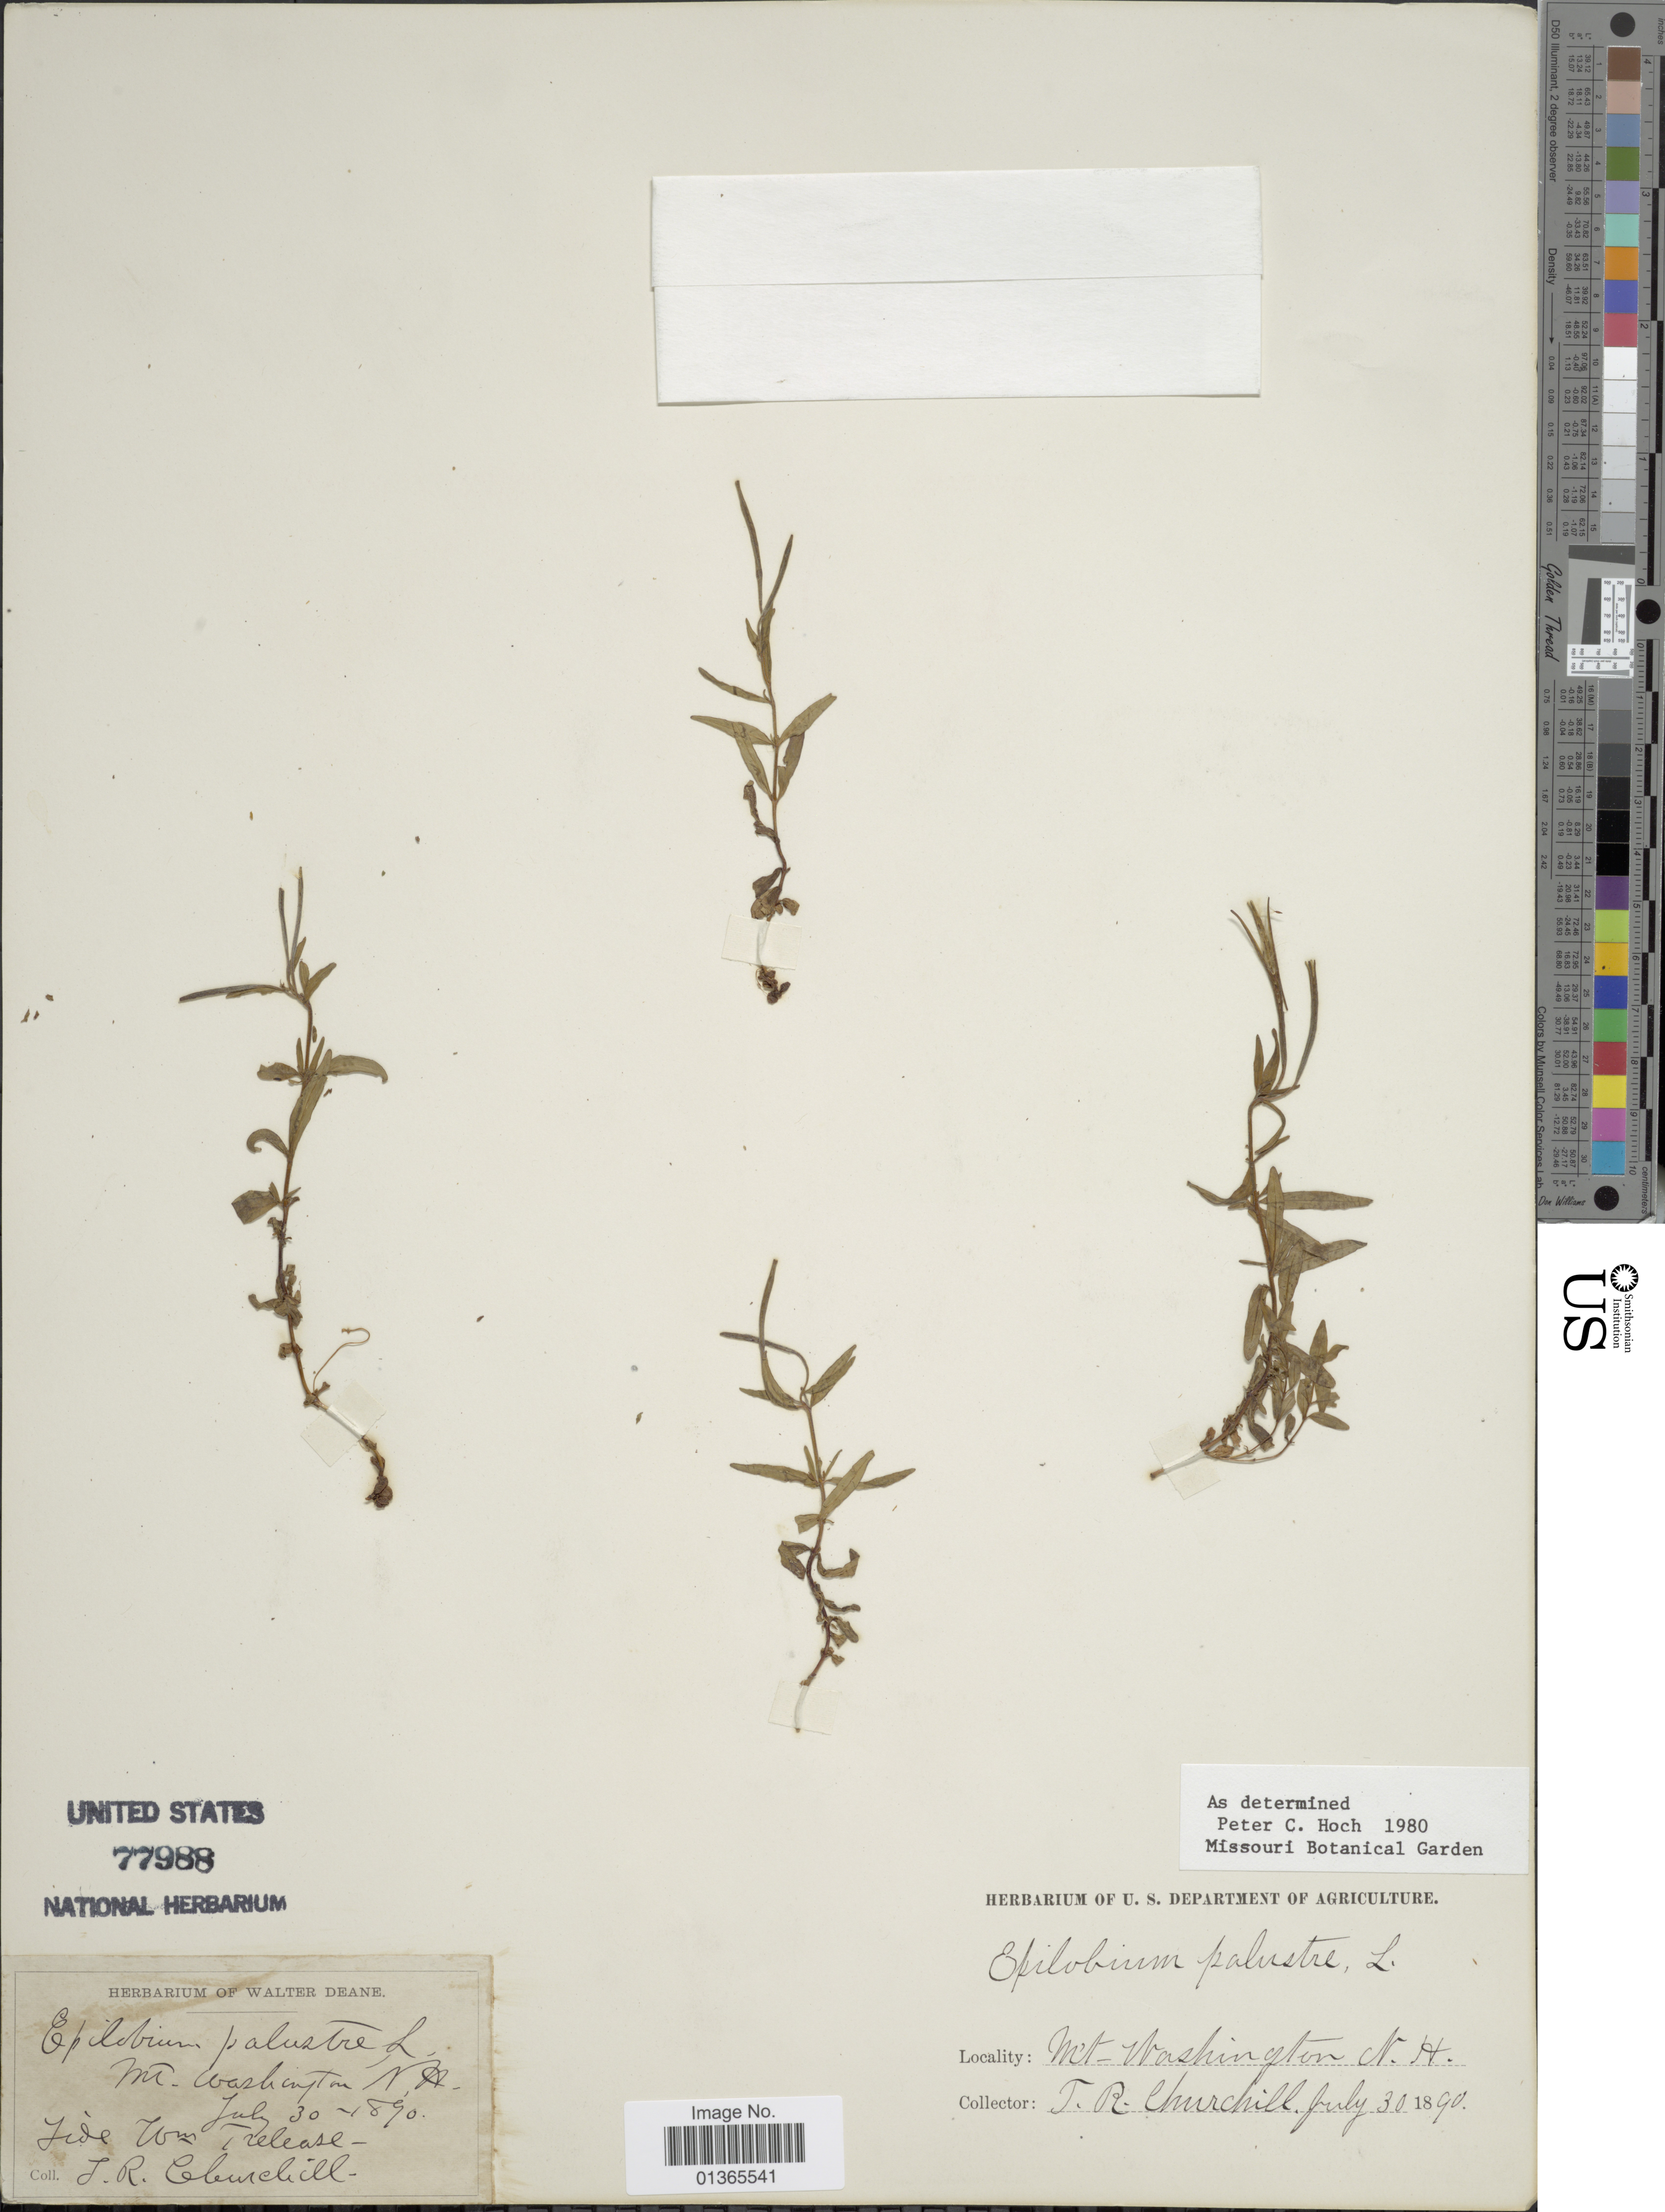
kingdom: Plantae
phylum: Tracheophyta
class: Magnoliopsida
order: Myrtales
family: Onagraceae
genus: Epilobium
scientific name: Epilobium palustre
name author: L.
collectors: T. Churchill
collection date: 1890-07-30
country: United States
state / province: New Hampshire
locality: Mt. Washington.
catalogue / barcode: US 77988